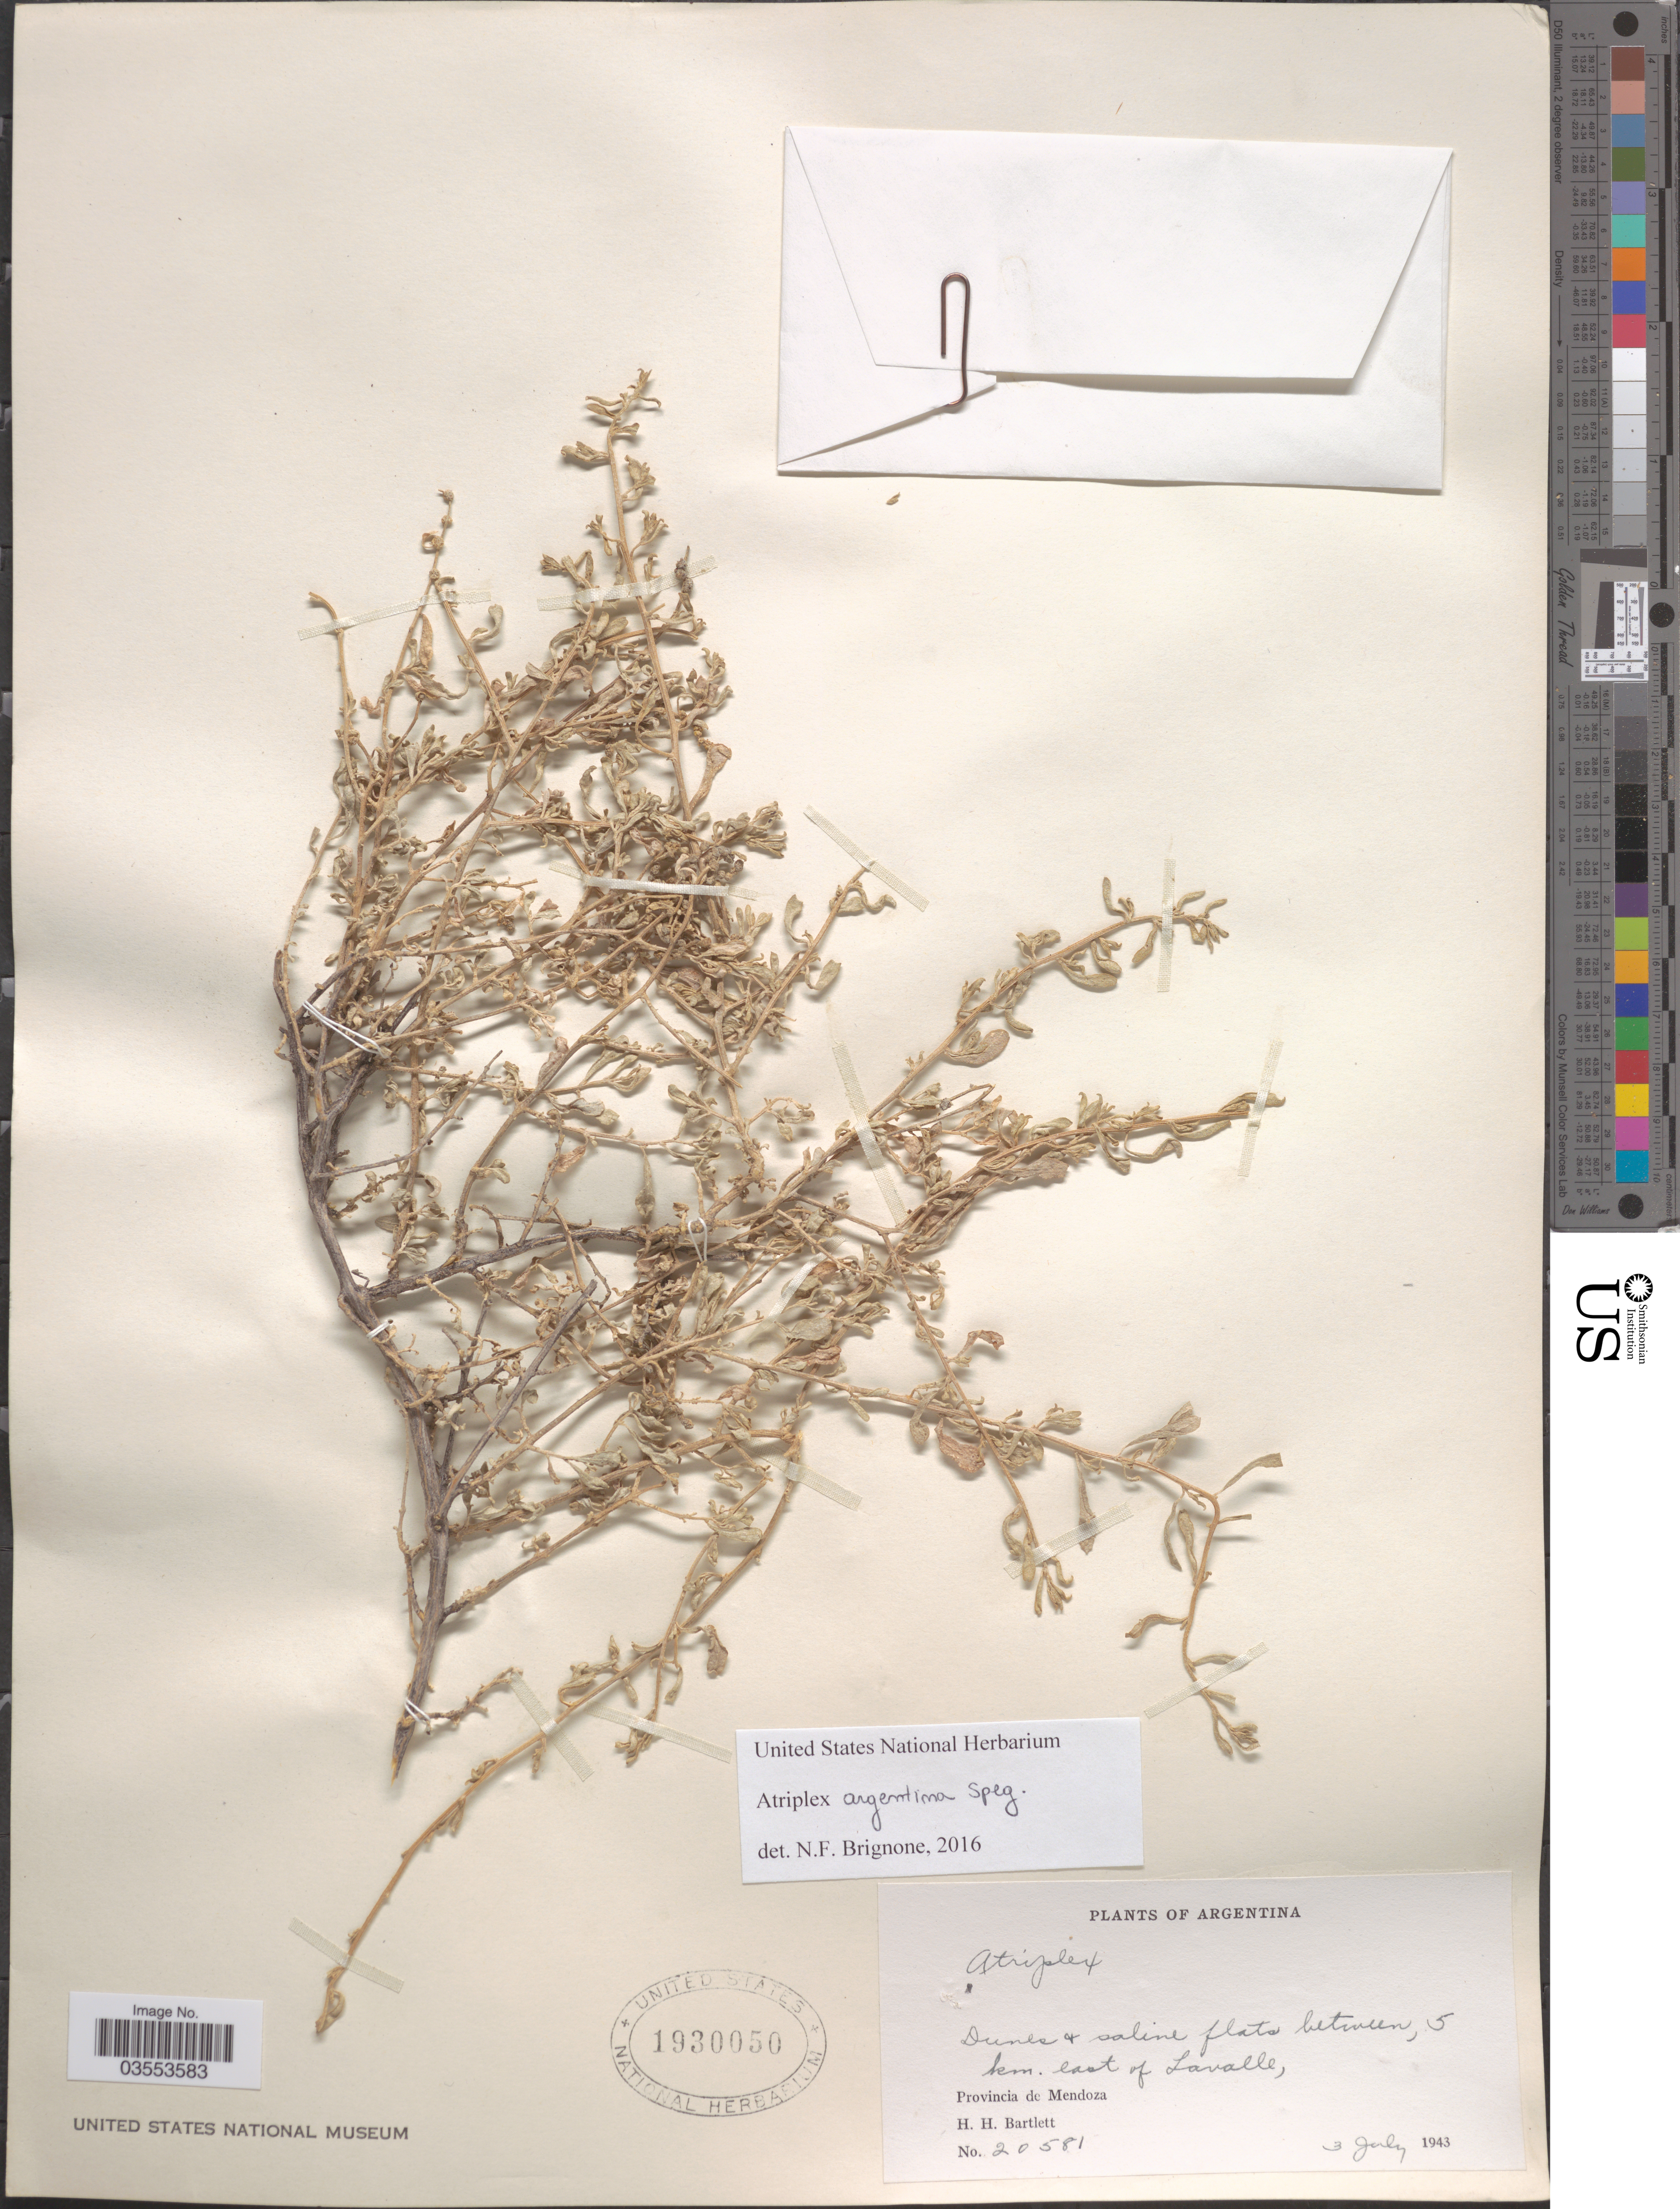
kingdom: Plantae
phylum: Tracheophyta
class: Magnoliopsida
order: Caryophyllales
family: Amaranthaceae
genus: Atriplex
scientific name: Atriplex sp.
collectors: H. H. Bartlett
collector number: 20581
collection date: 1943-07-03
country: Argentina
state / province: Mendoza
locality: Dunes + saline flats between, 5 km. east of Lavalle.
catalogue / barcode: US 1930050